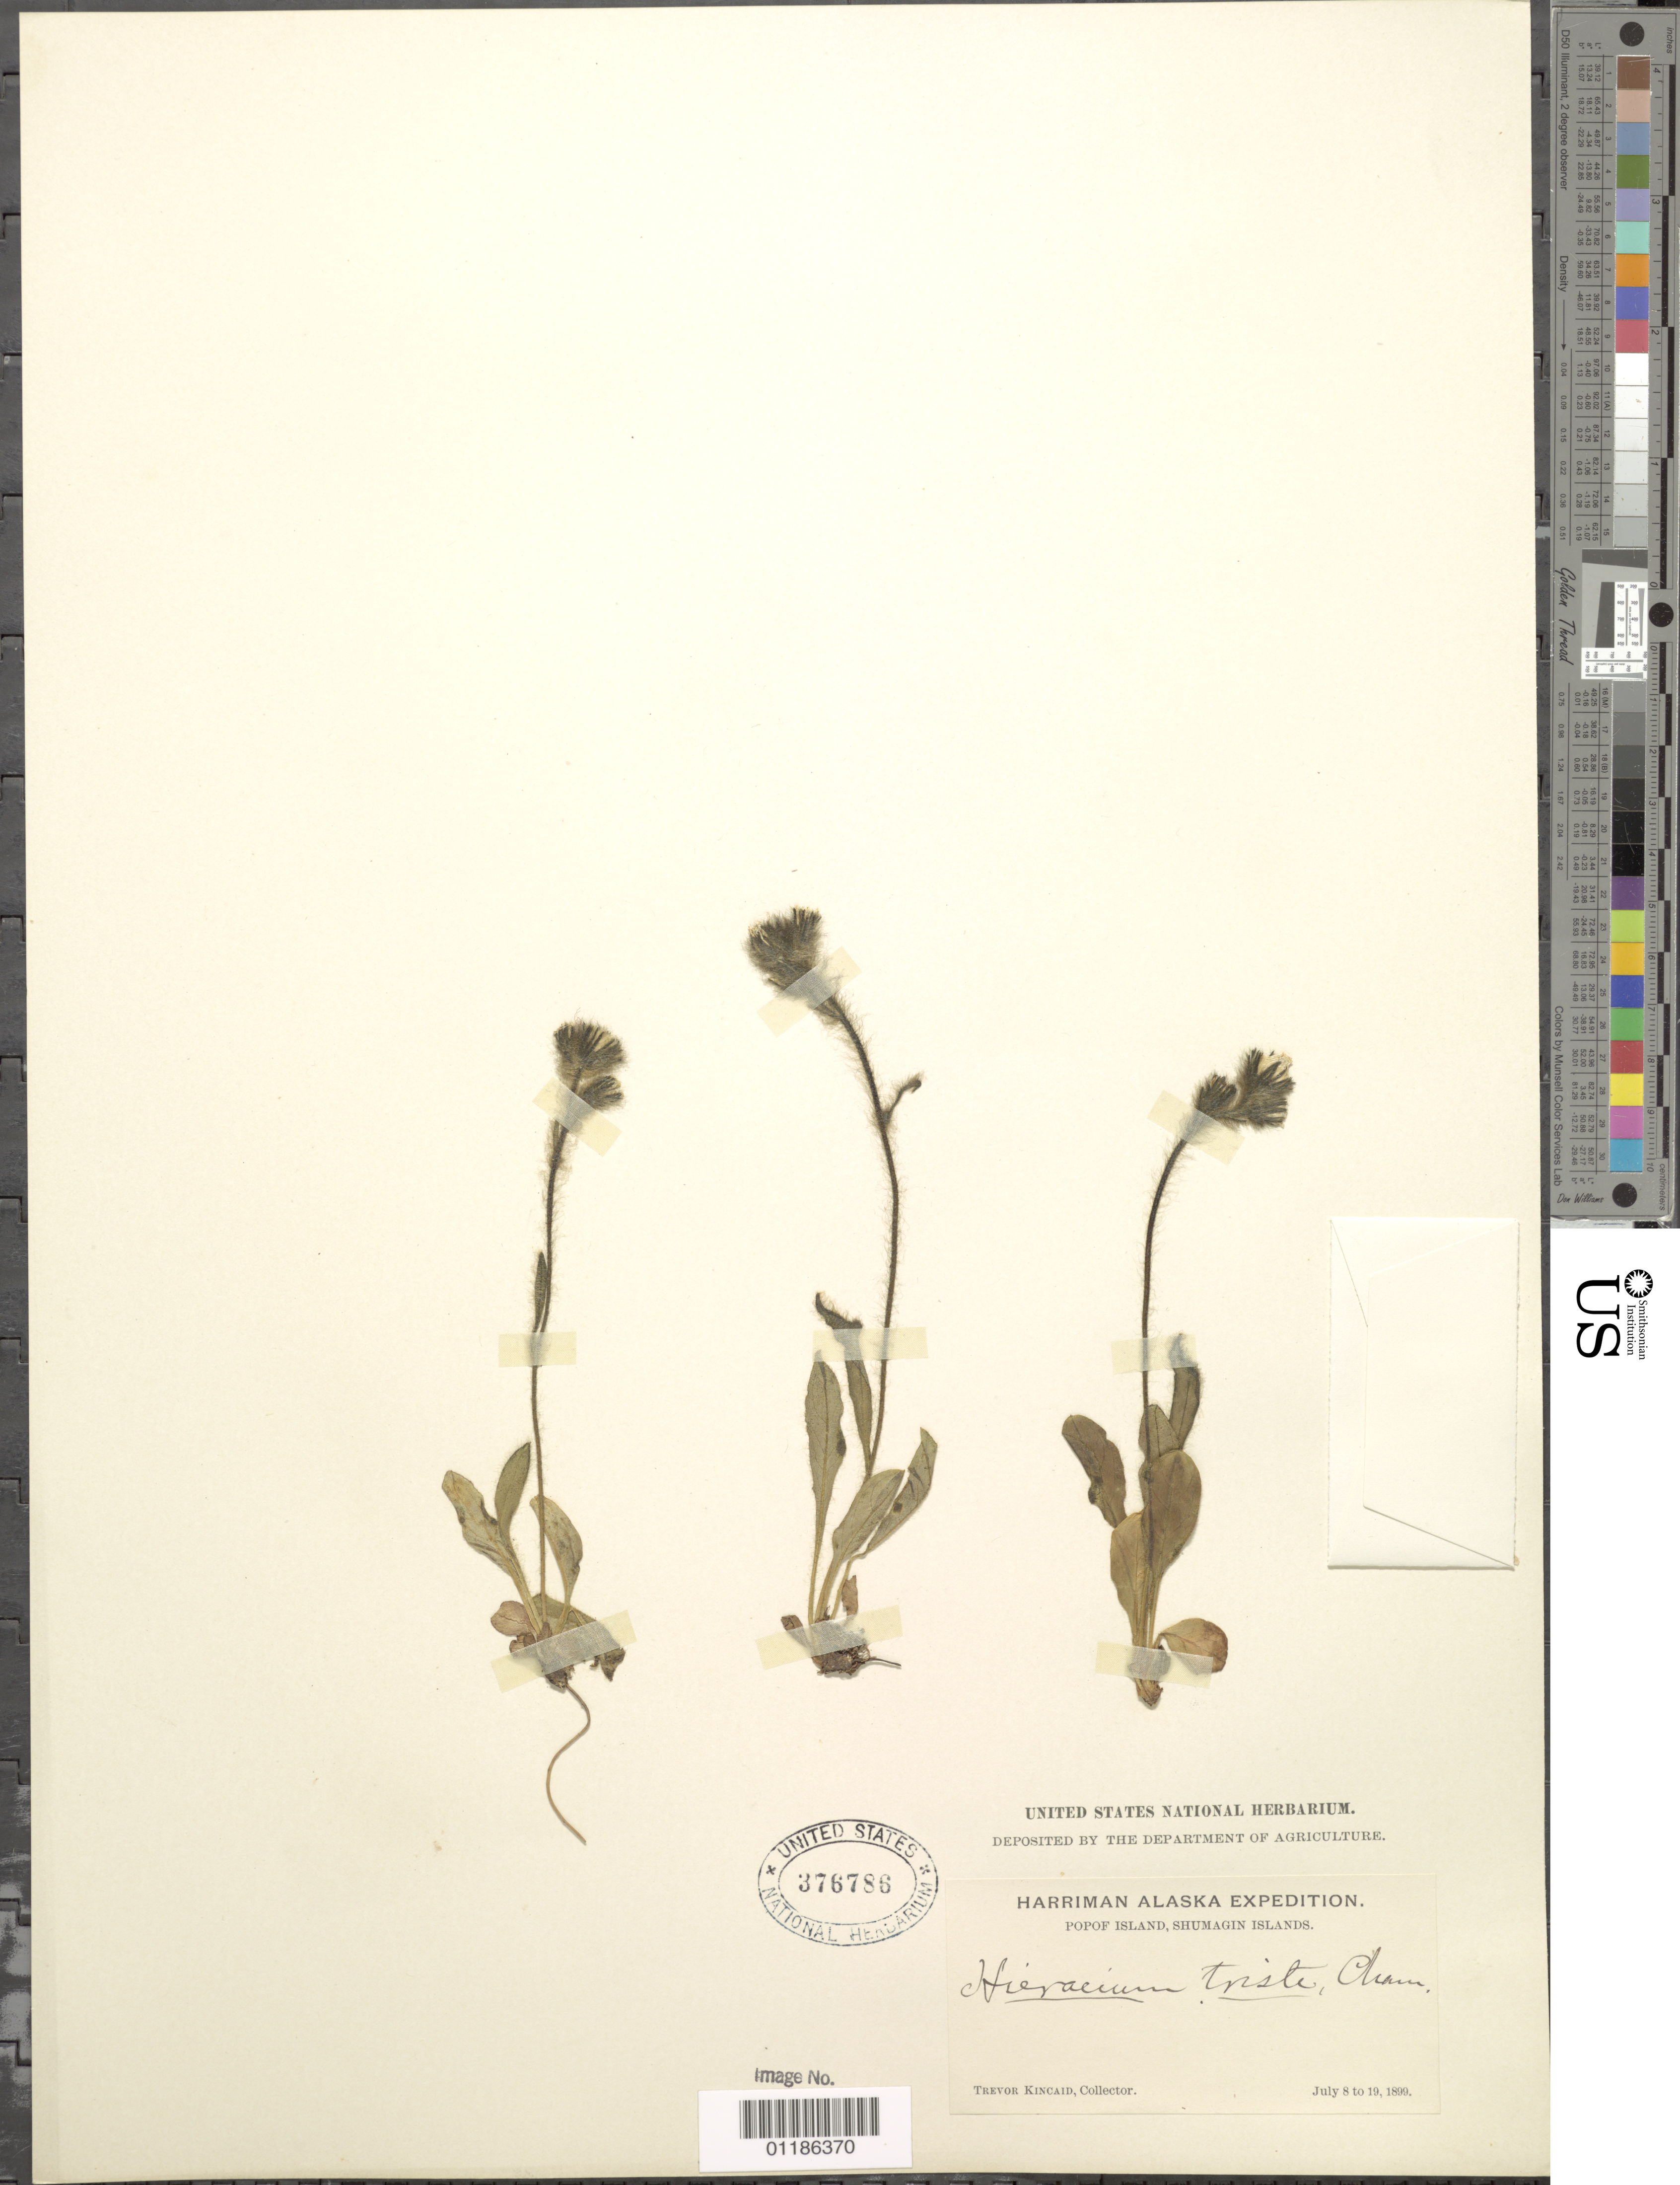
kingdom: Plantae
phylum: Tracheophyta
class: Magnoliopsida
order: Asterales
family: Asteraceae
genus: Hieracium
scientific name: Hieracium triste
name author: Willd. ex Spreng.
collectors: T. C. Kincaid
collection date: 1899-07-08/1899-07-19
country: United States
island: Popof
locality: Popof Island, Shumagin Islands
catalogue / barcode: US 376786